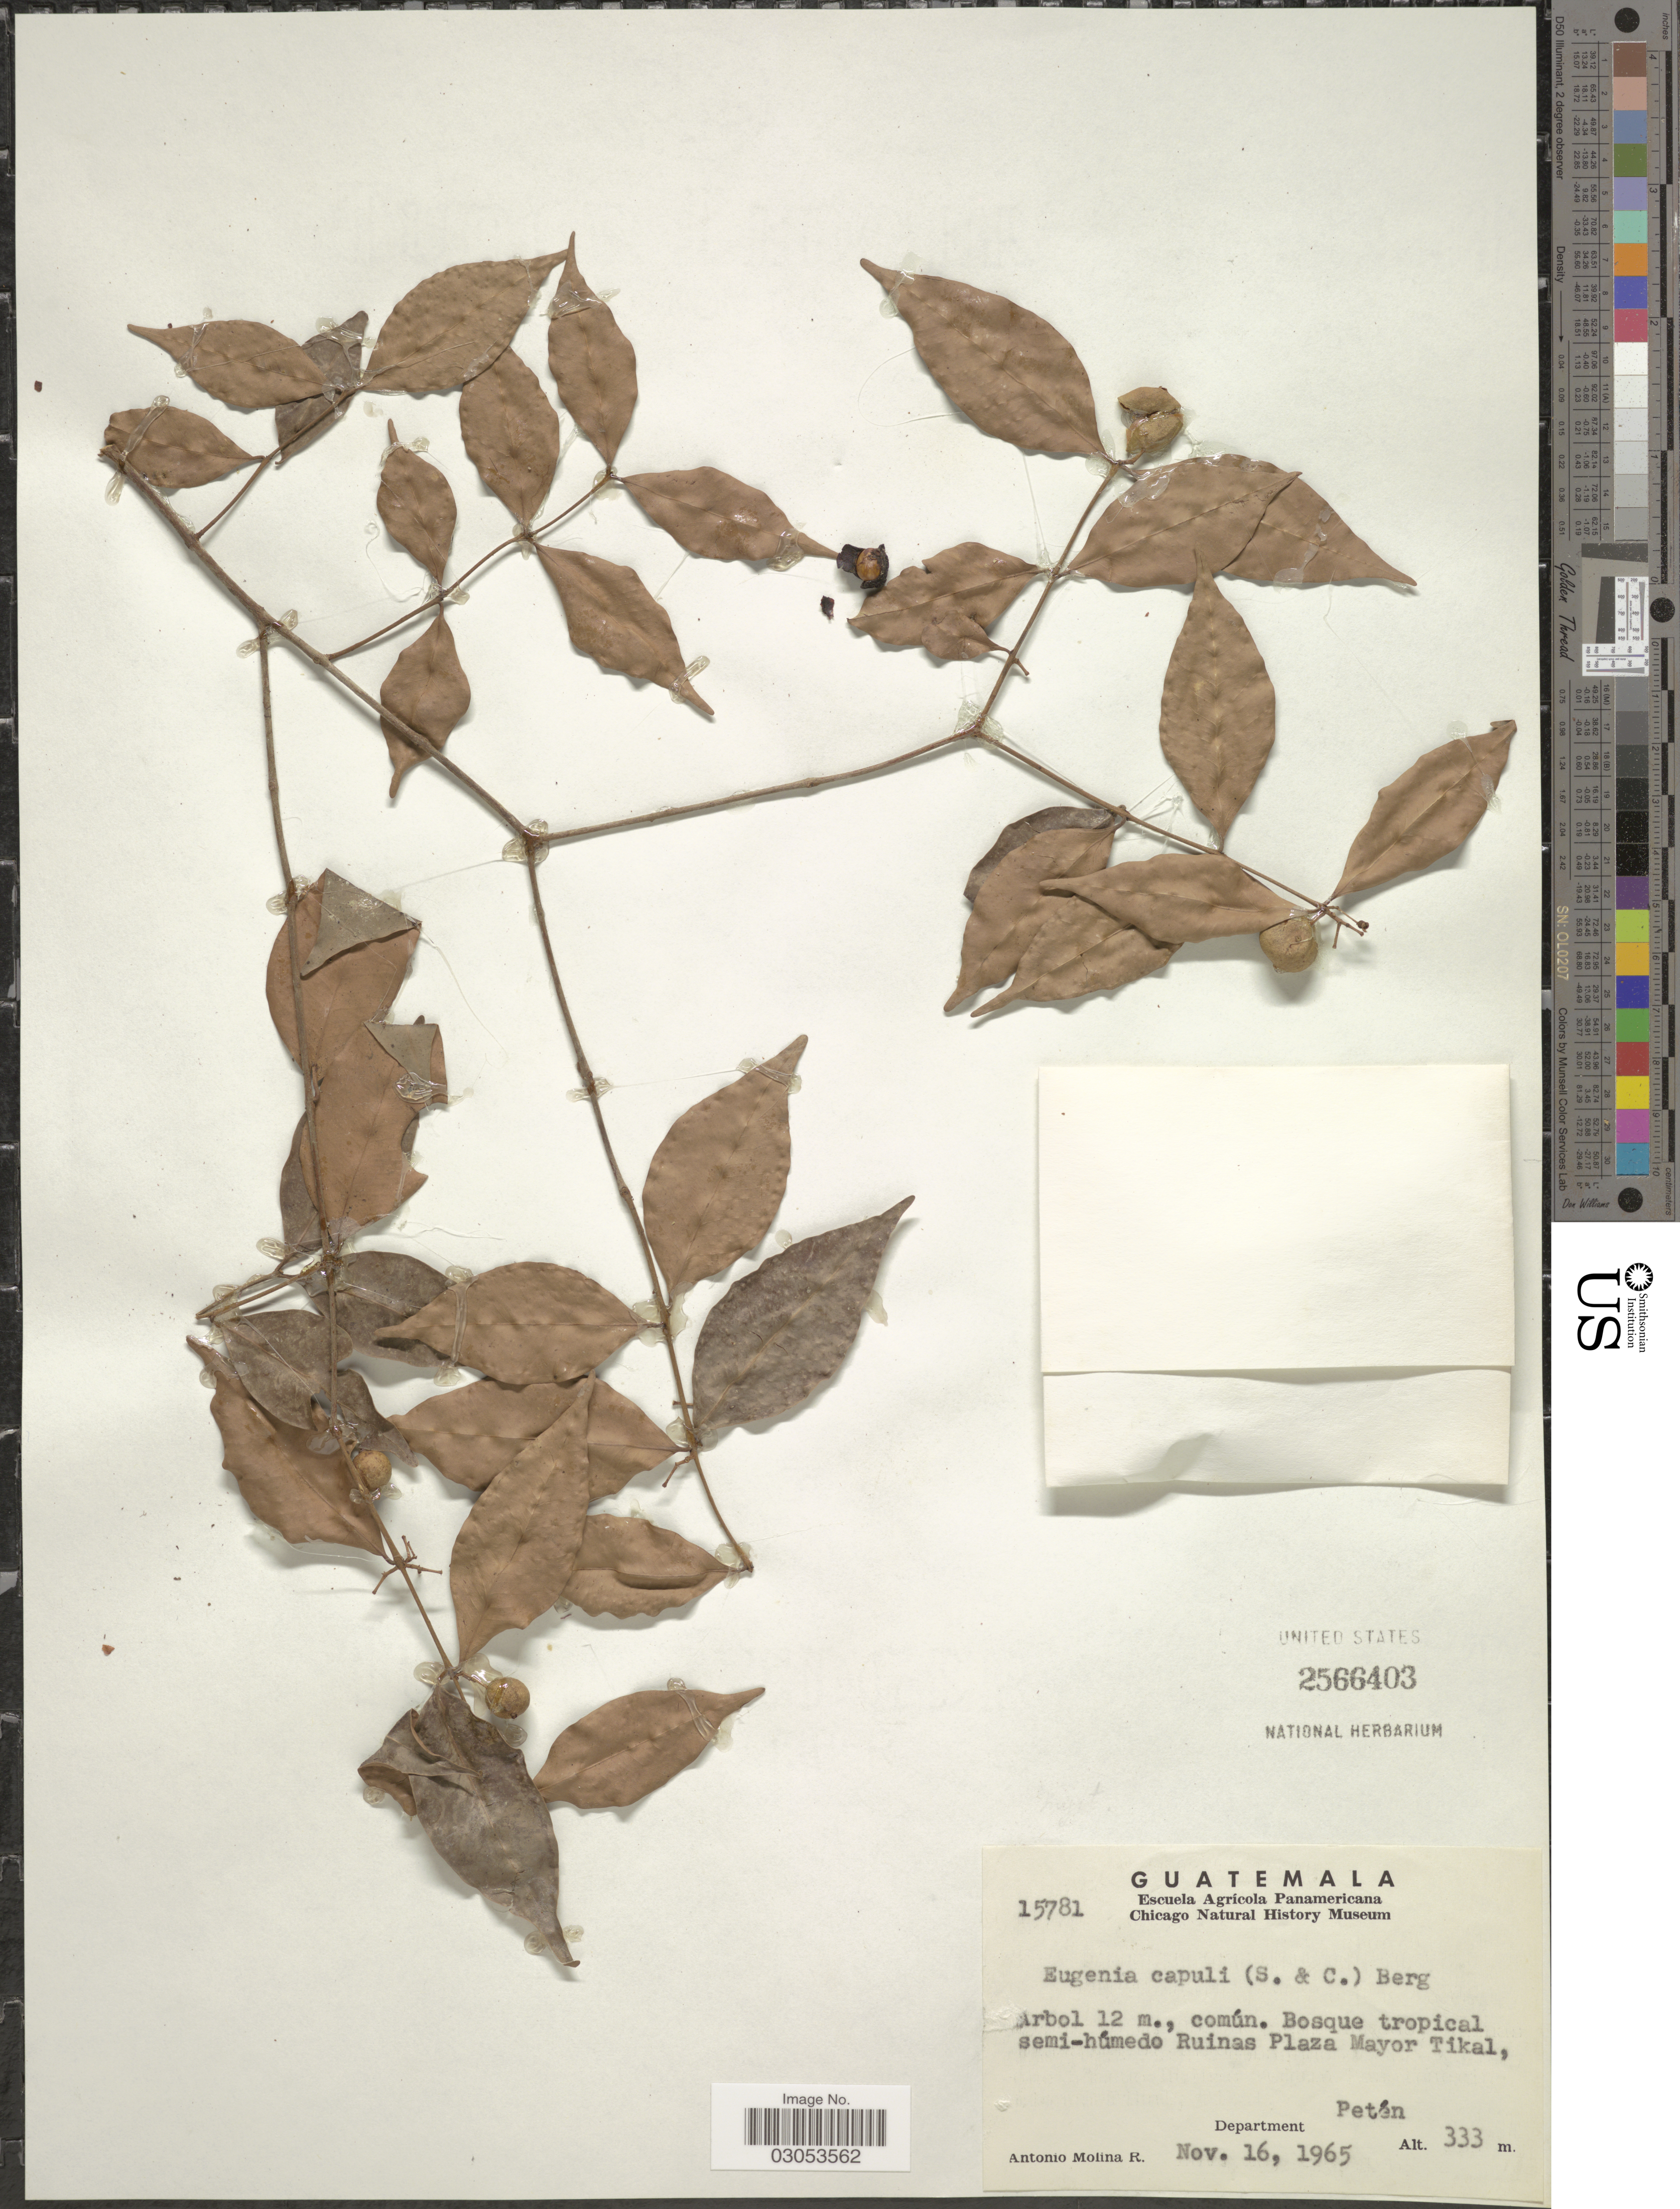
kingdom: Plantae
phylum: Tracheophyta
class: Magnoliopsida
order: Myrtales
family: Myrtaceae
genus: Eugenia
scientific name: Eugenia capuli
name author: (Schltdl. & Cham.) Hook. & Arn.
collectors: A. Molina R.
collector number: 15781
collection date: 1965-11-16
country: Guatemala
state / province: El Petén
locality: Bosque tropical semi-húmedo Ruinas Plaza Mayor Tikal, Department Petén.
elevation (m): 333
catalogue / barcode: US 2566403